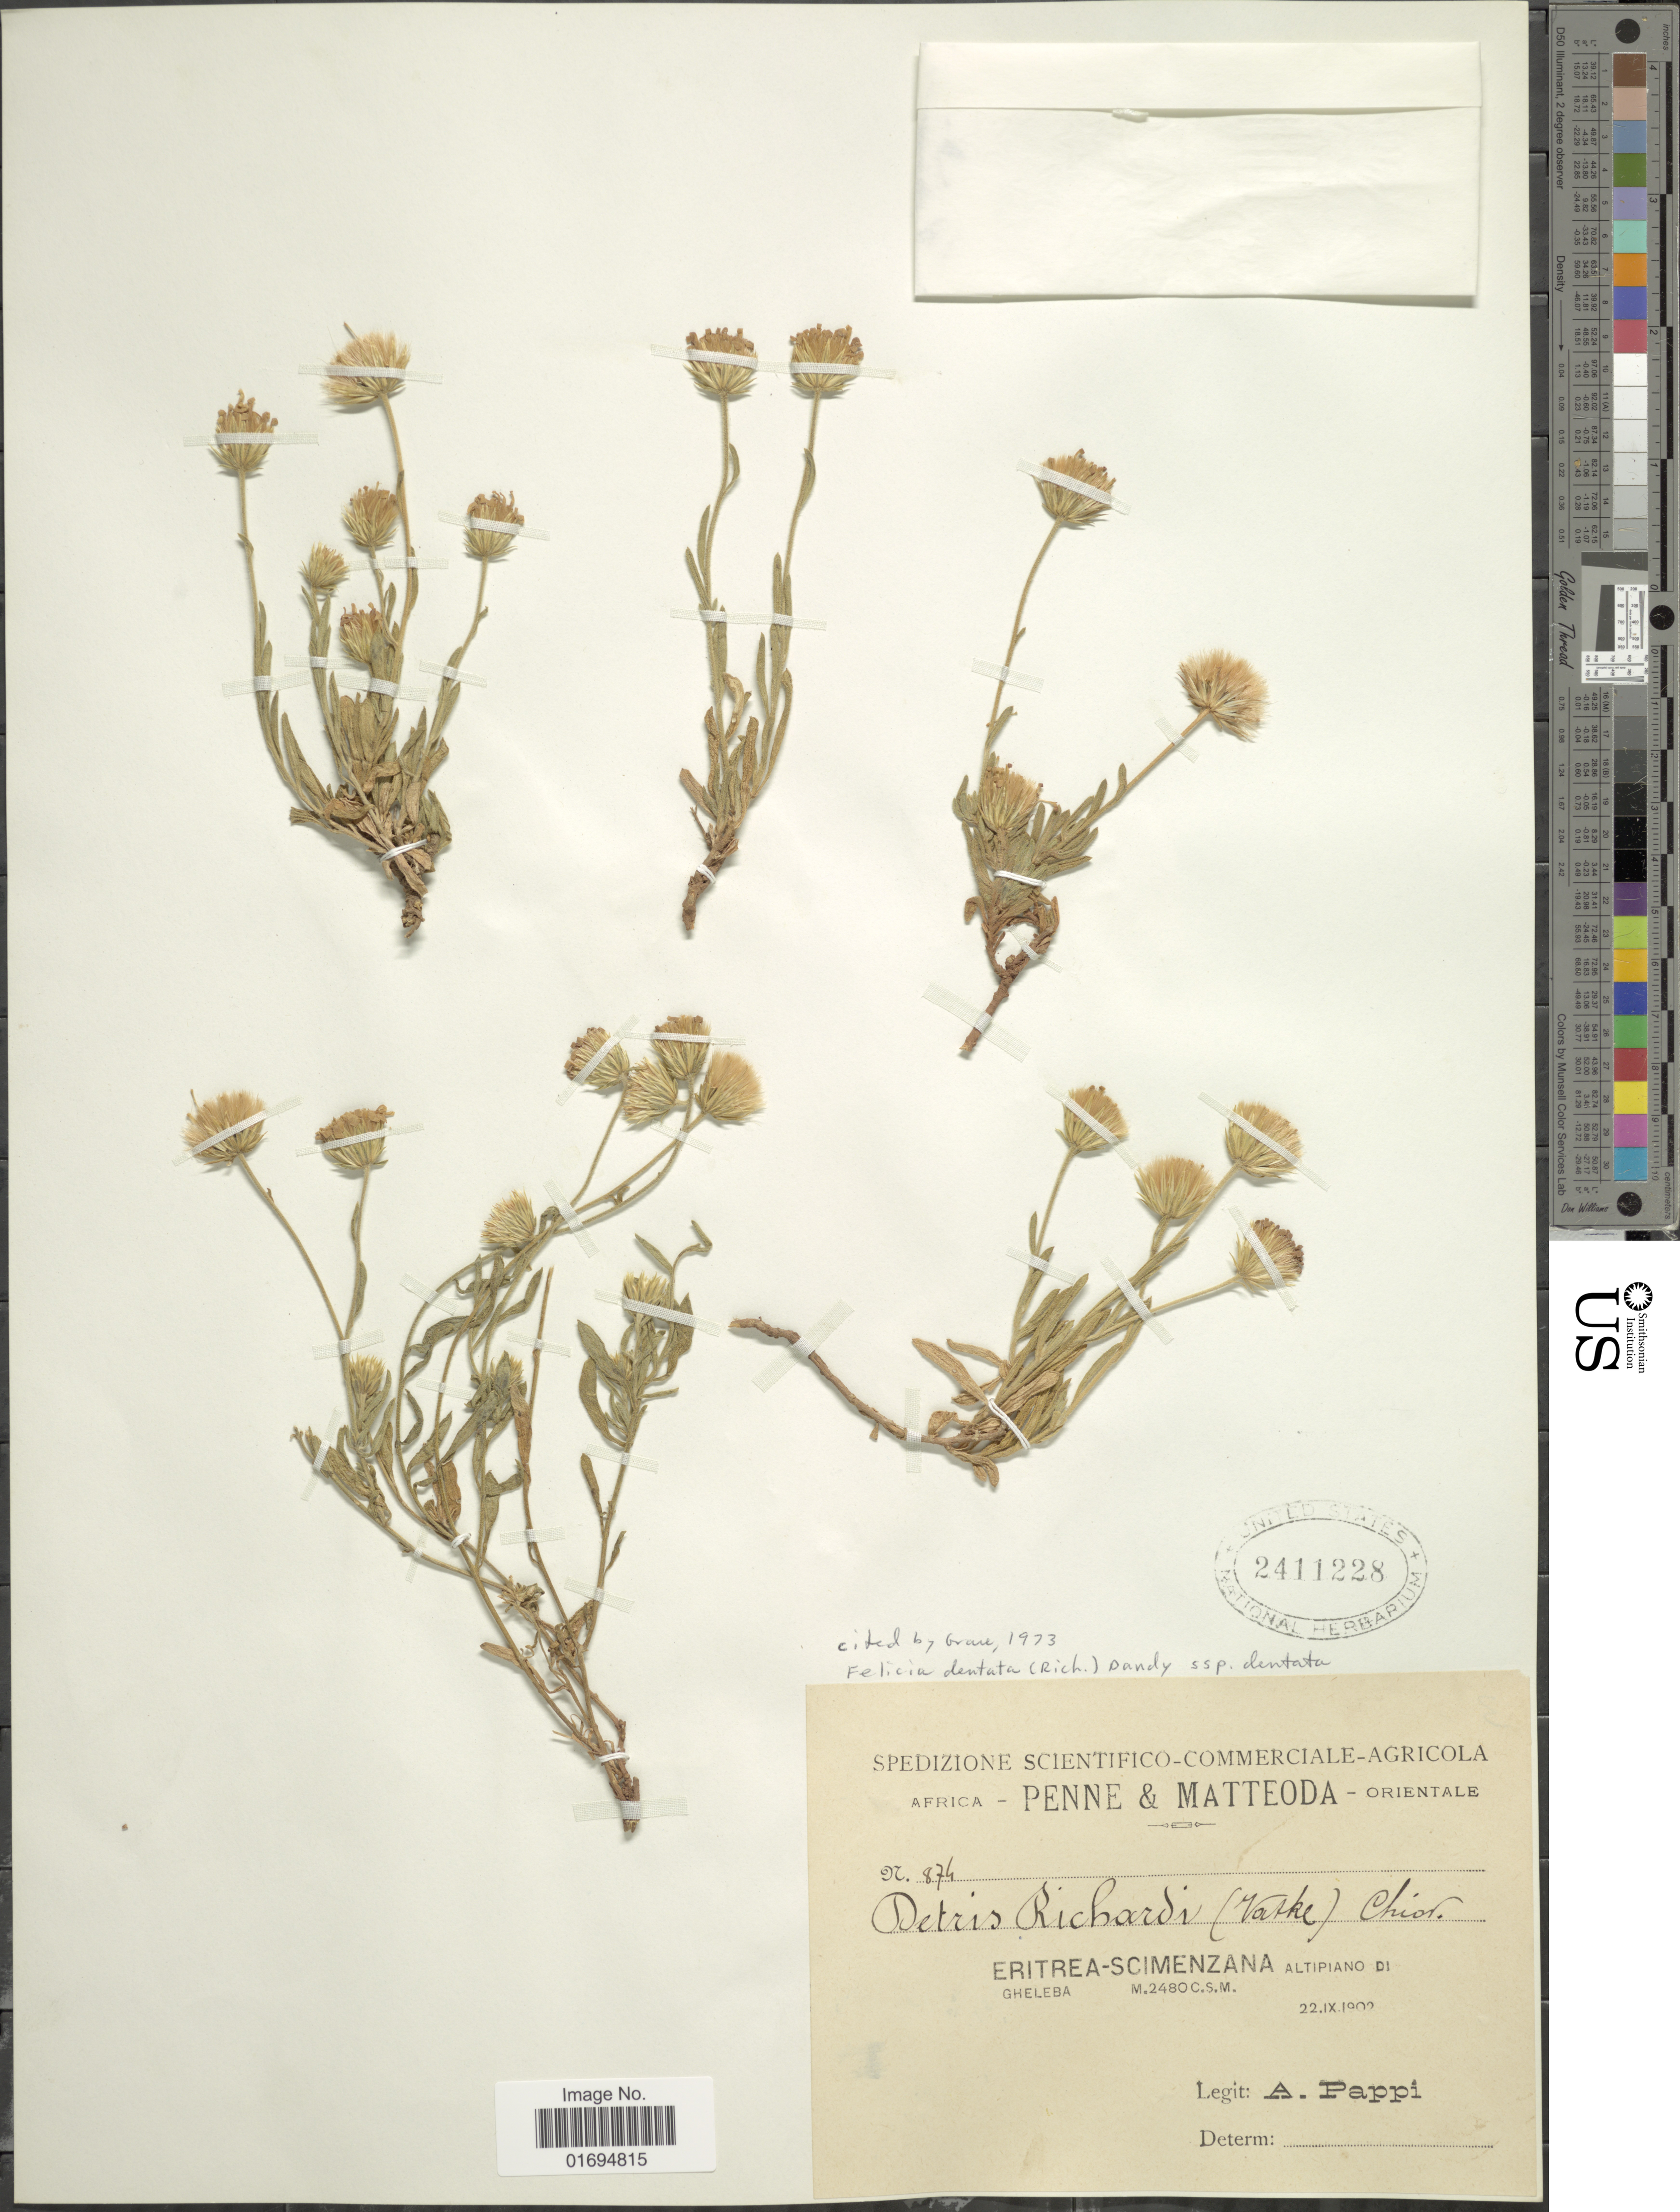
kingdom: Plantae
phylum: Tracheophyta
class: Magnoliopsida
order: Asterales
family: Asteraceae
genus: Felicia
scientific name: Felicia dentata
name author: (A. Rich.) Dandy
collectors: A. Pappi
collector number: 874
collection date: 1902-09-22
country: Eritrea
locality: Eritrea-Scimenzana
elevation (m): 2480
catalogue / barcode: US 2411228